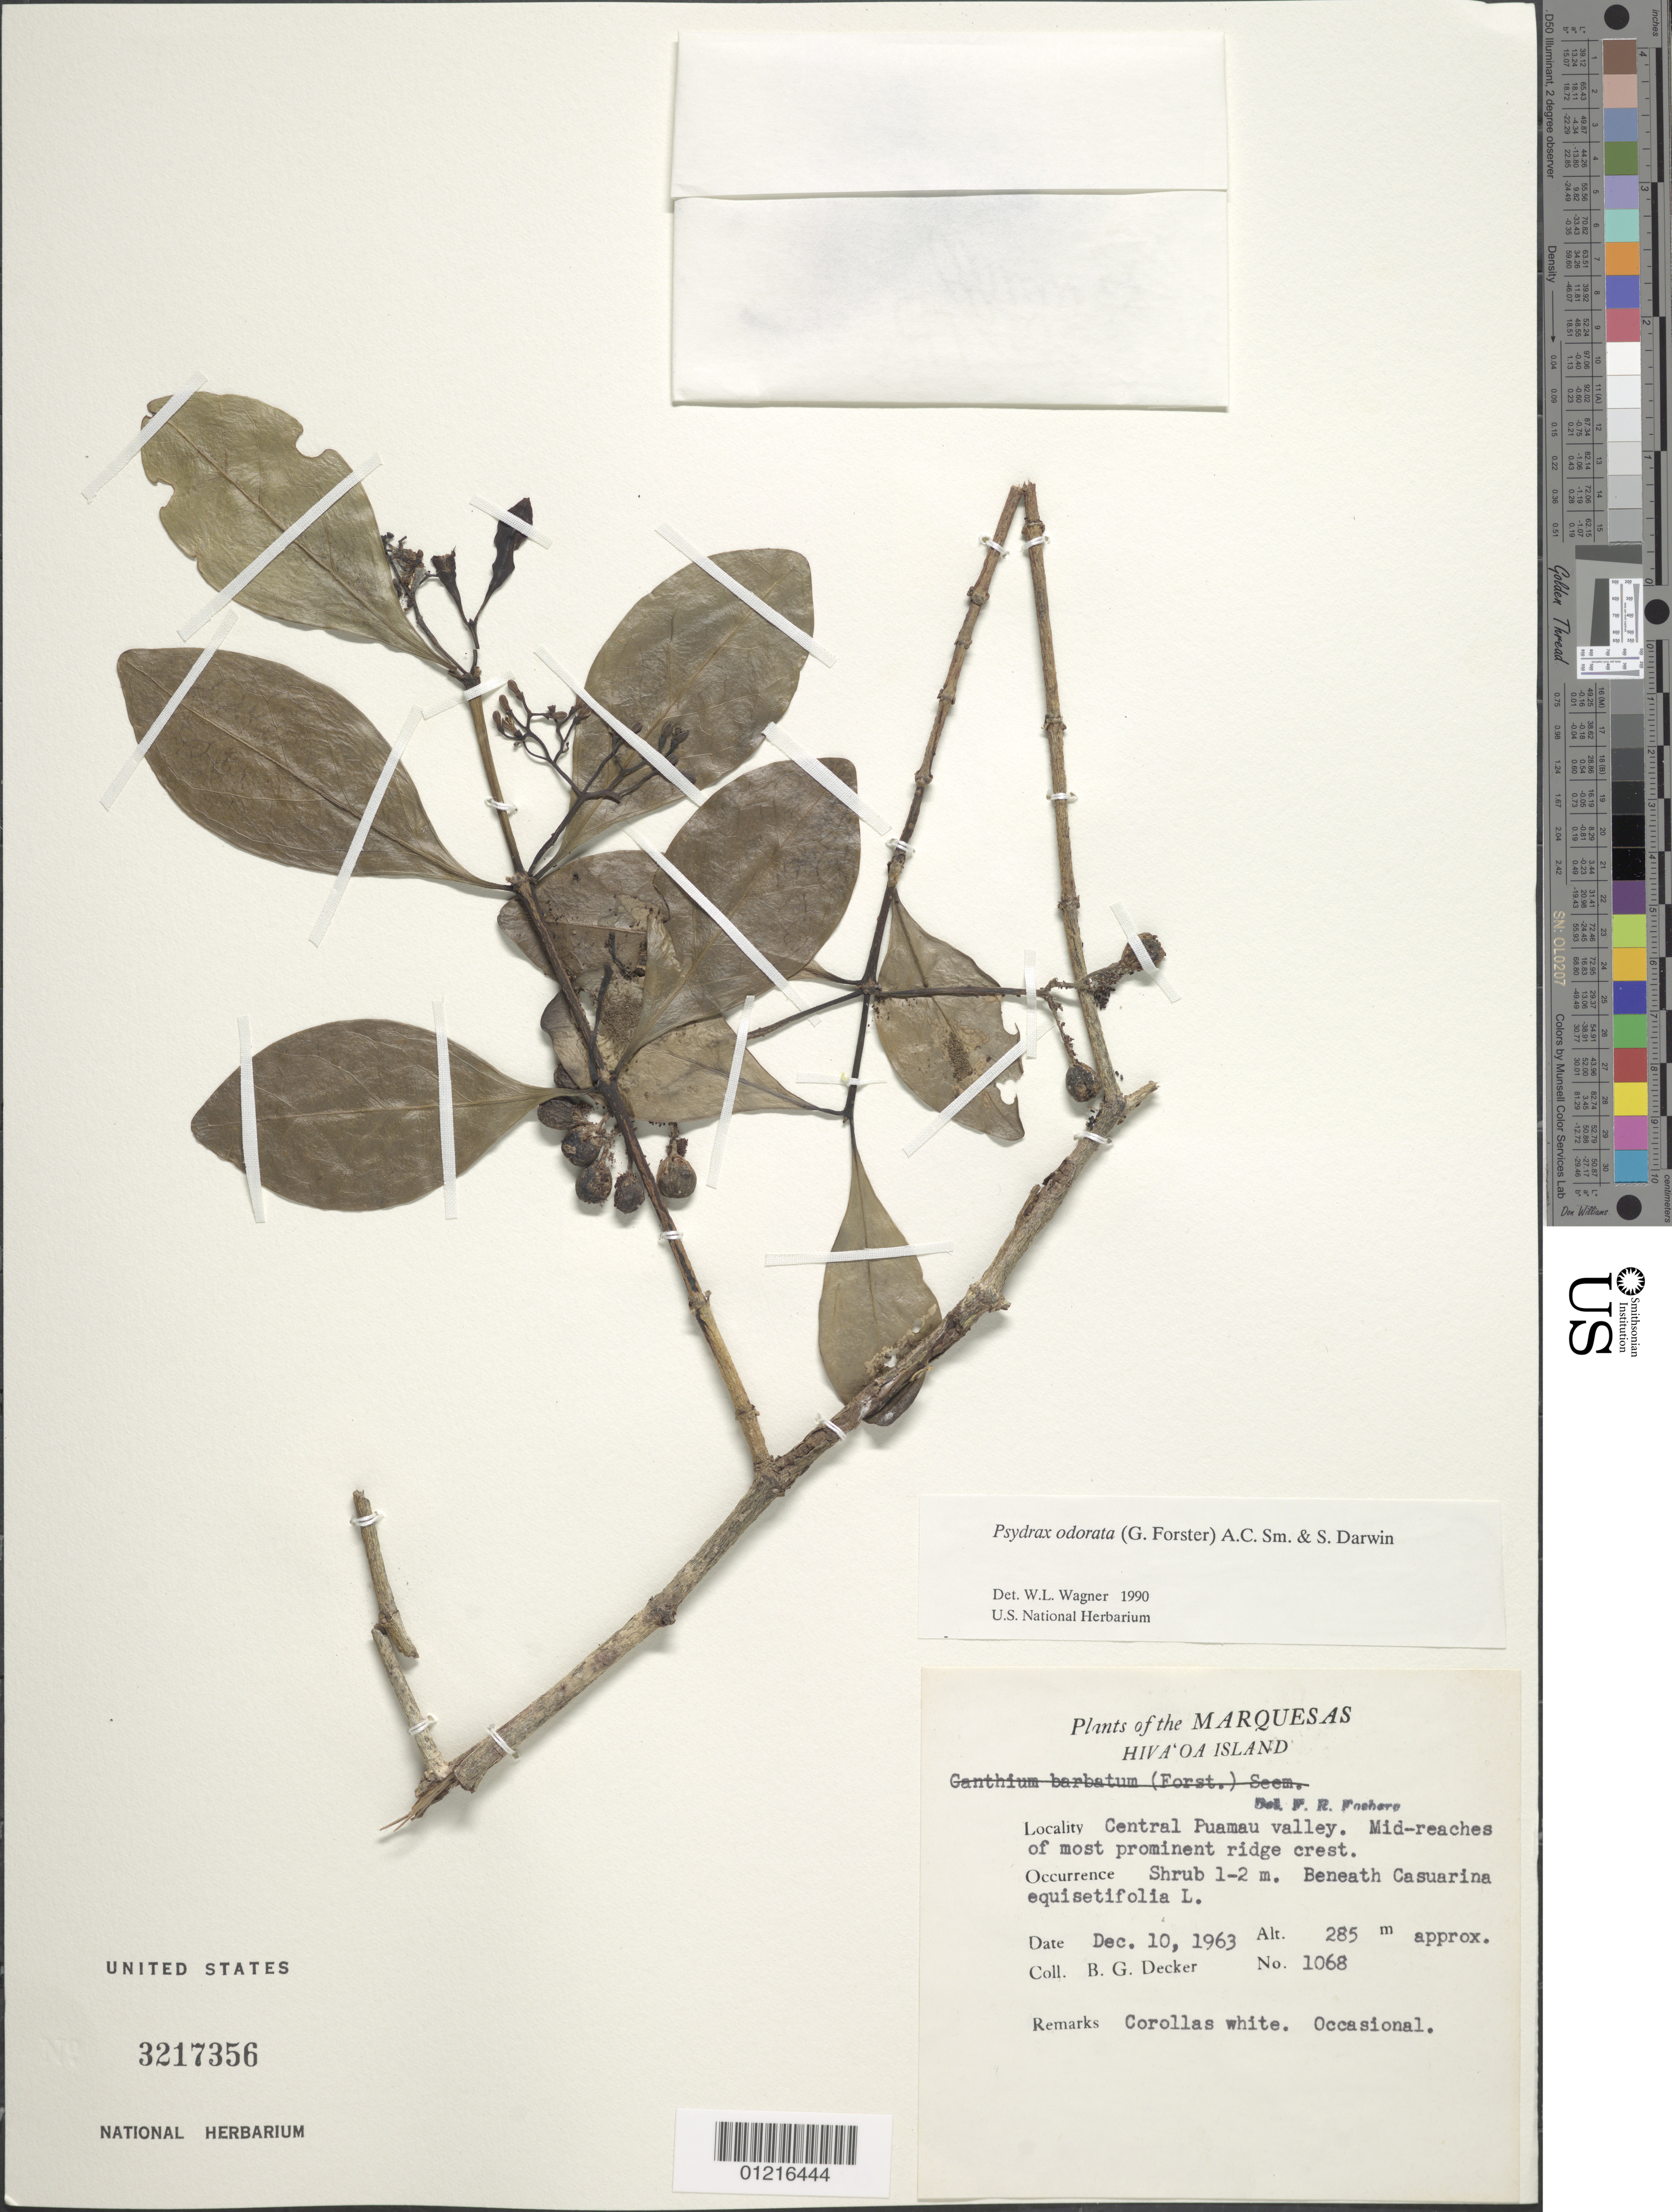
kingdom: Plantae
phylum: Tracheophyta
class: Magnoliopsida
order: Gentianales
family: Rubiaceae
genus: Psydrax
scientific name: Psydrax odorata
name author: (G. Forst.) A.C. Sm. & S.P. Darwin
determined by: Wagner, W. L., (BOT), Smithsonian Institution - National Museum of Natural History (UNITED STATES)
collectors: B. G. Decker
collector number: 1068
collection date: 1963-12-10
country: French Polynesia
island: Hiva Oa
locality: central Puamau Valley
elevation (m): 285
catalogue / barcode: US 3217356